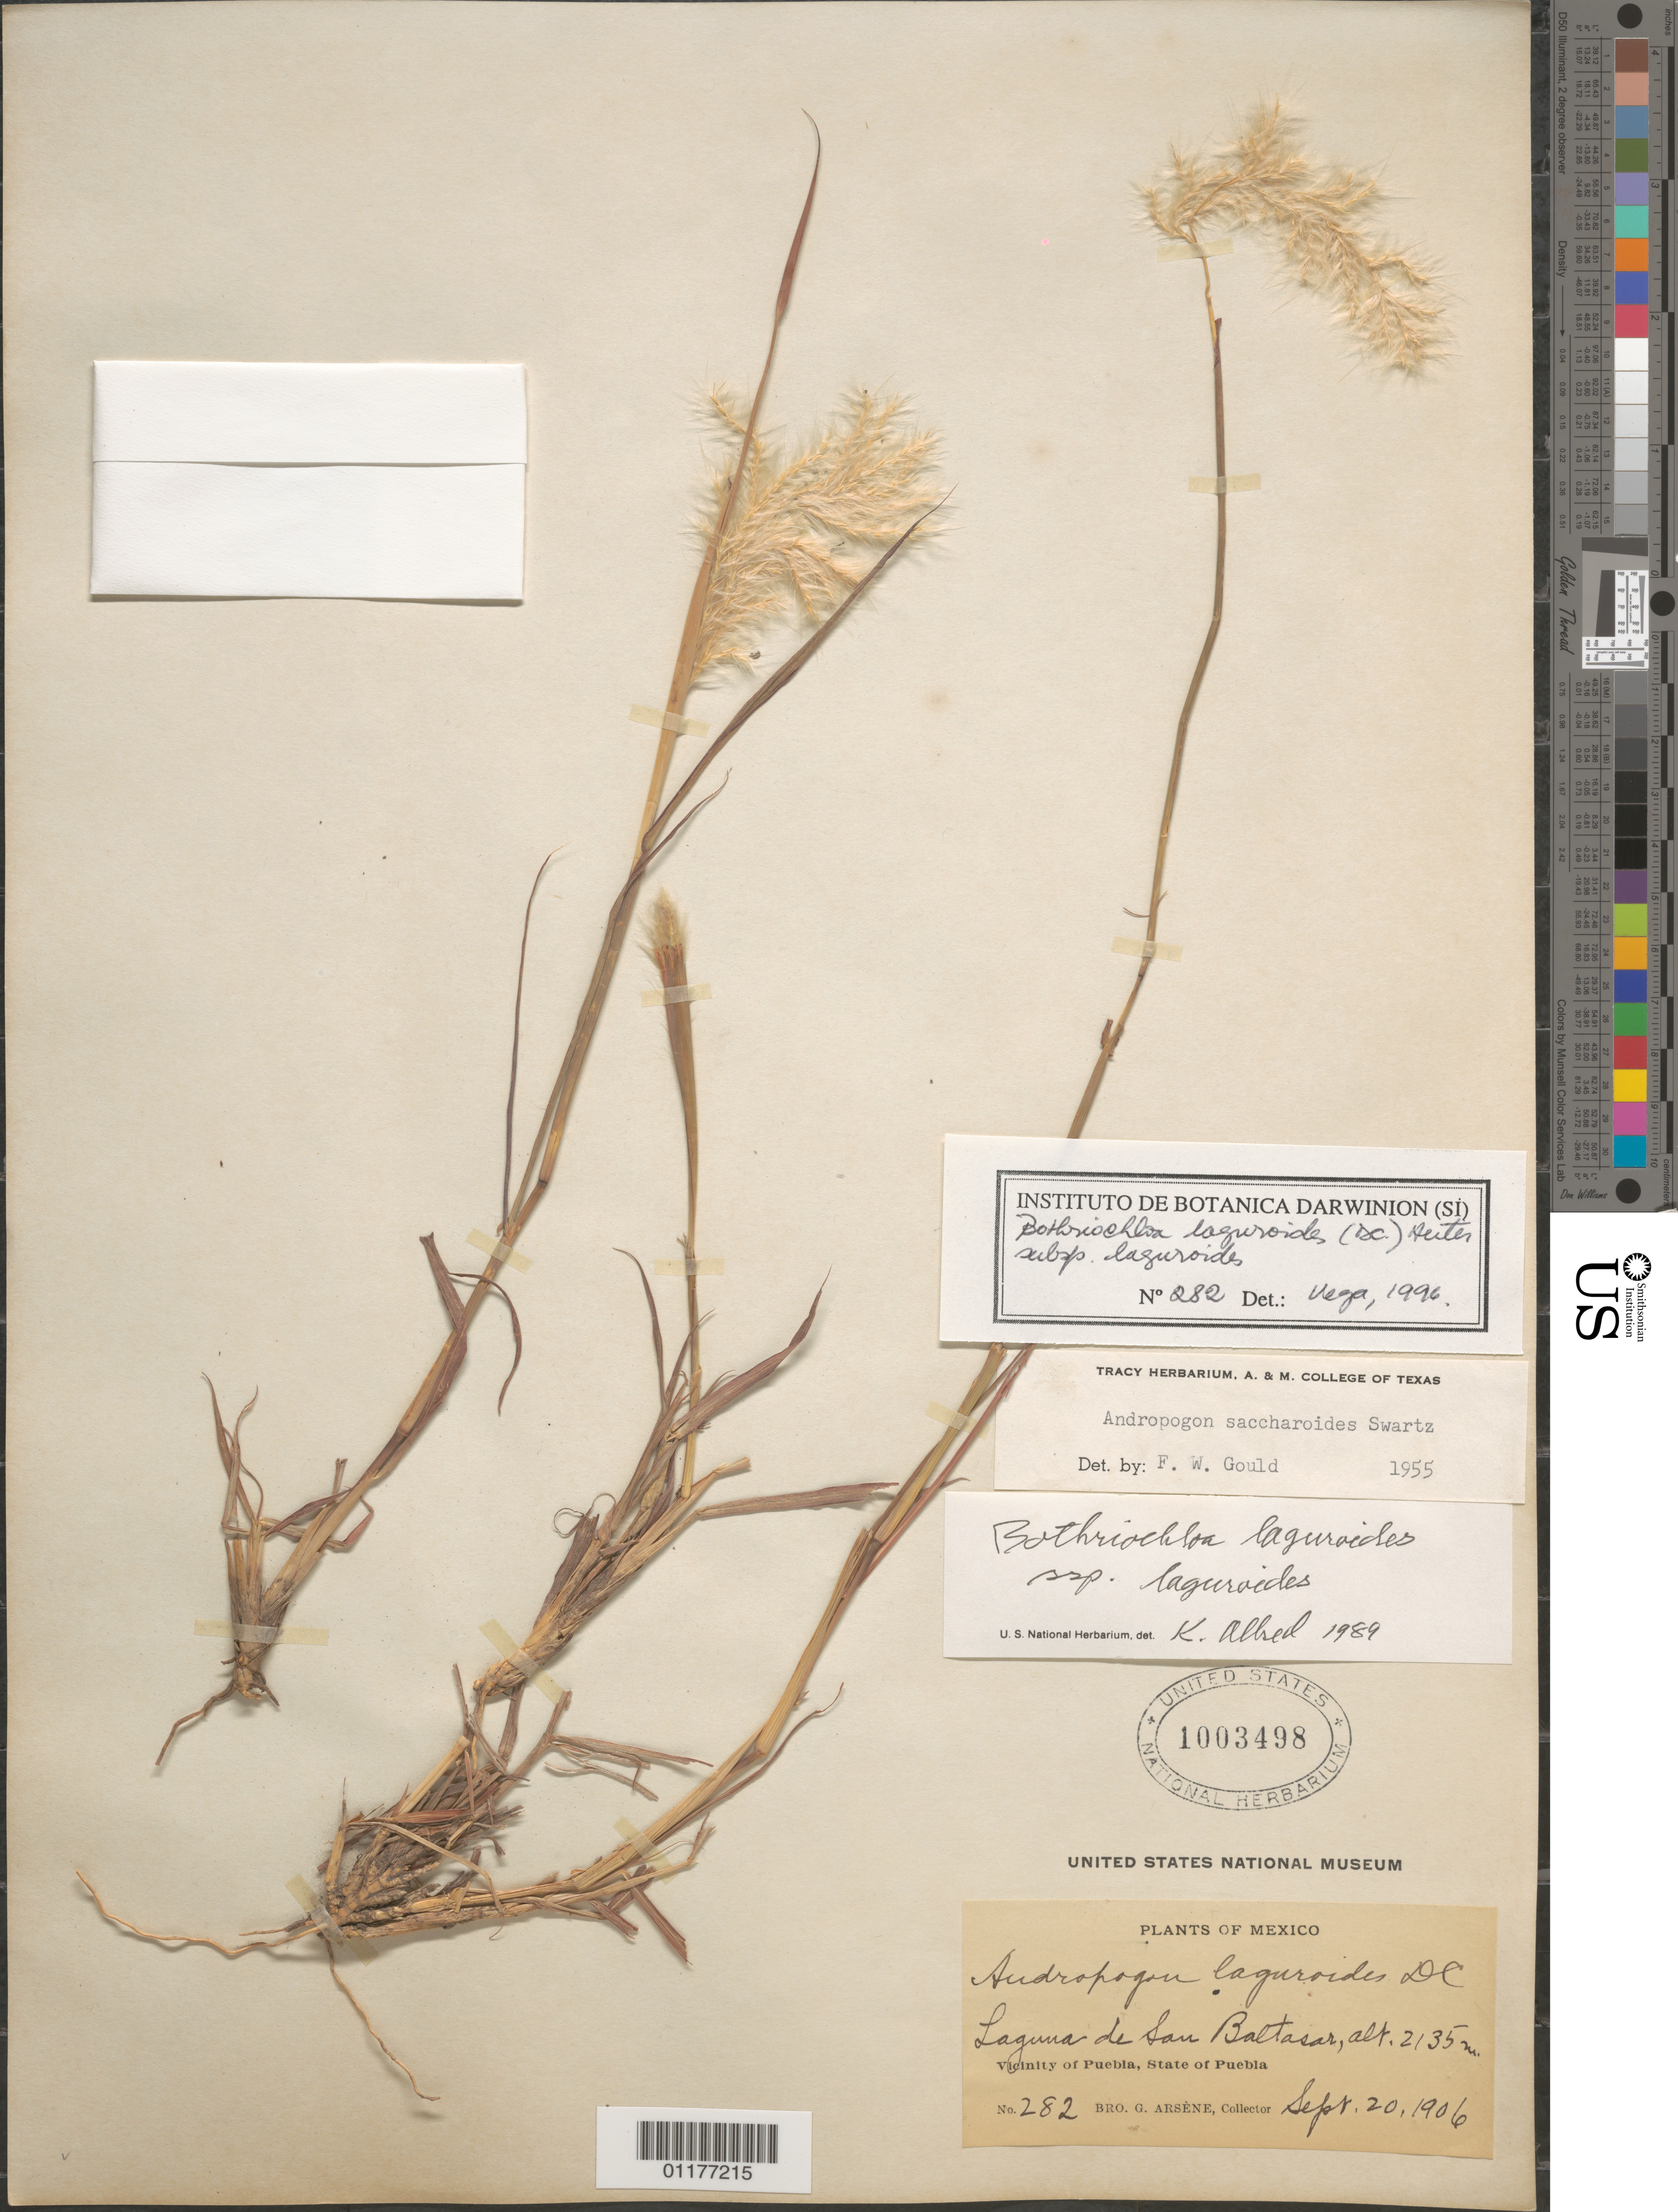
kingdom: Plantae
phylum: Tracheophyta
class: Liliopsida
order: Poales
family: Poaceae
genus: Bothriochloa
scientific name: Bothriochloa laguroides subsp. laguroides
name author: (DC.) Herter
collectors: Bro. G. Arsène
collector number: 282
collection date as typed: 20 Sep 1906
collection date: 1906-09-20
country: Mexico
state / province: Puebla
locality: Vicinity of Puebla, Laguna de San Baltuar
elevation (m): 2135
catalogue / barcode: US 1003498